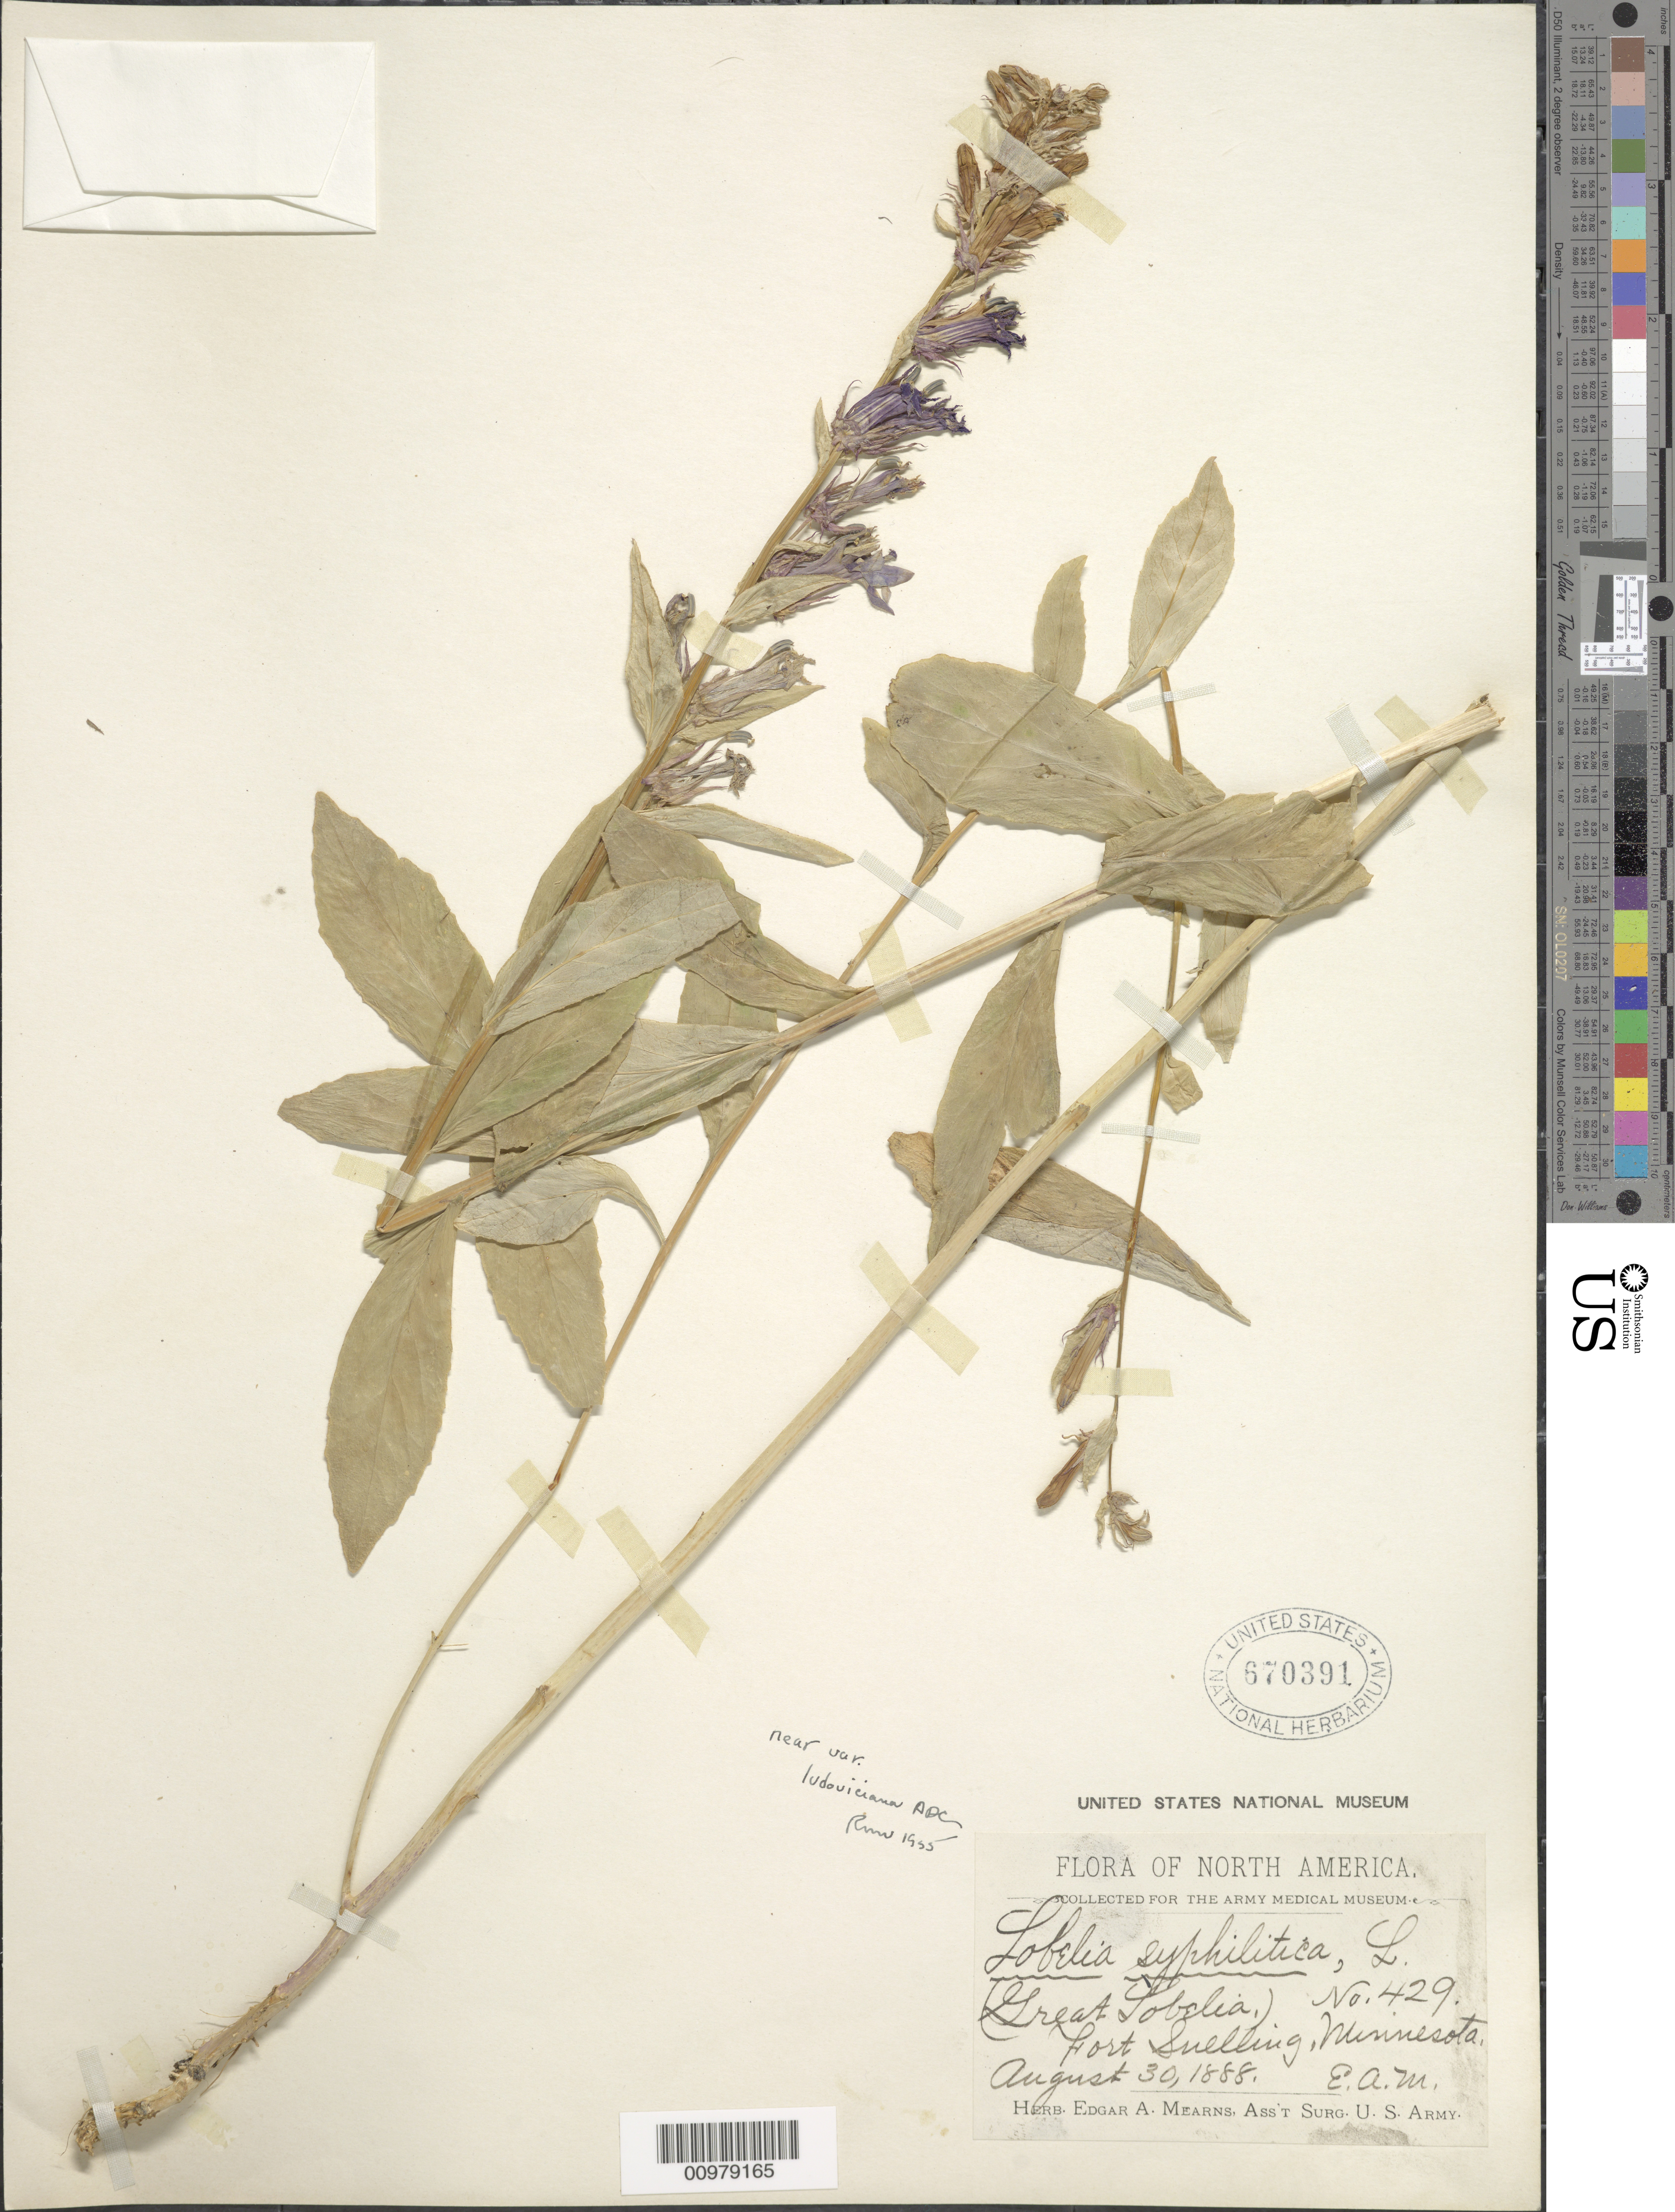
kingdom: Plantae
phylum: Tracheophyta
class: Magnoliopsida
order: Asterales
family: Campanulaceae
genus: Lobelia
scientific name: Lobelia siphilitica var. ludoviciana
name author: A. DC.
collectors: E. A. Mearns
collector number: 429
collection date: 1888-08-30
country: United States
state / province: Minnesota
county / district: Hennepin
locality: Fort Snelling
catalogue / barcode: US 670391